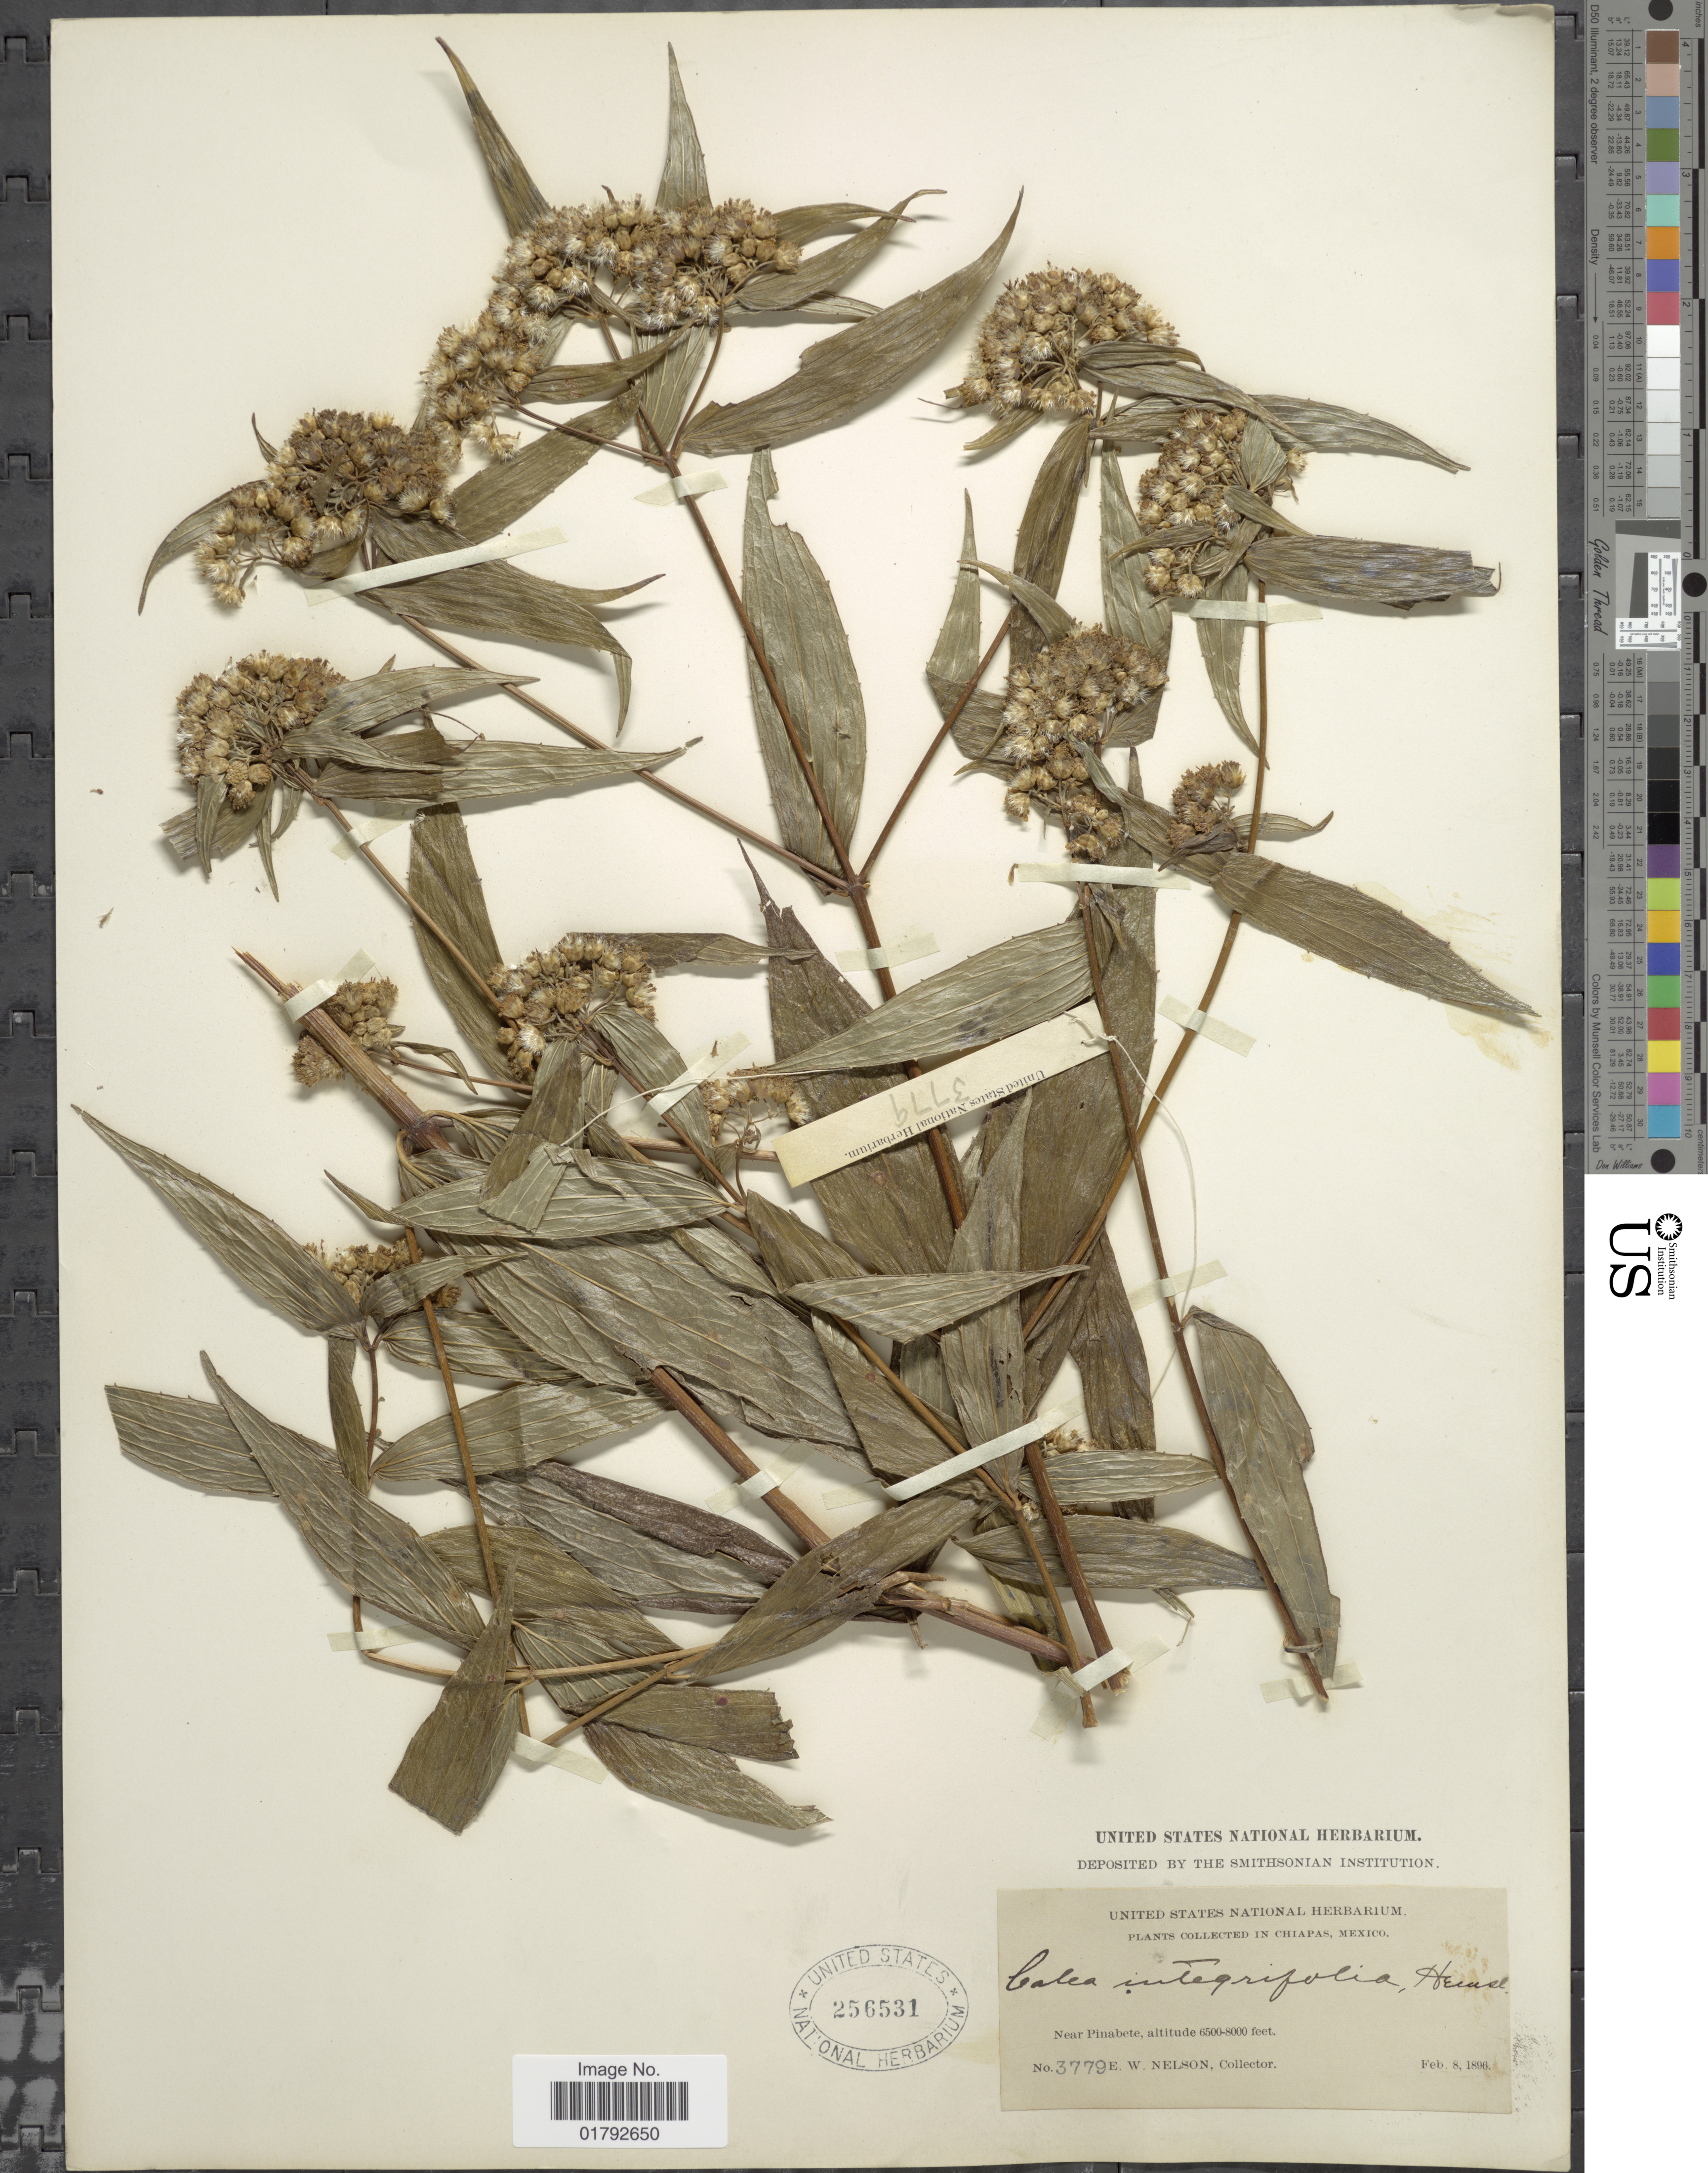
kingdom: Plantae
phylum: Tracheophyta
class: Magnoliopsida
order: Asterales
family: Asteraceae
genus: Alloispermum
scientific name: Alloispermum integrifolium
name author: (DC.) H. Rob.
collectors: E. W. Nelson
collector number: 3779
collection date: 1896-02-08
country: Mexico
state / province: Chiapas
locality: Near Pinabete. Chiapas, Mexico.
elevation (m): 1981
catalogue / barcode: US 256531